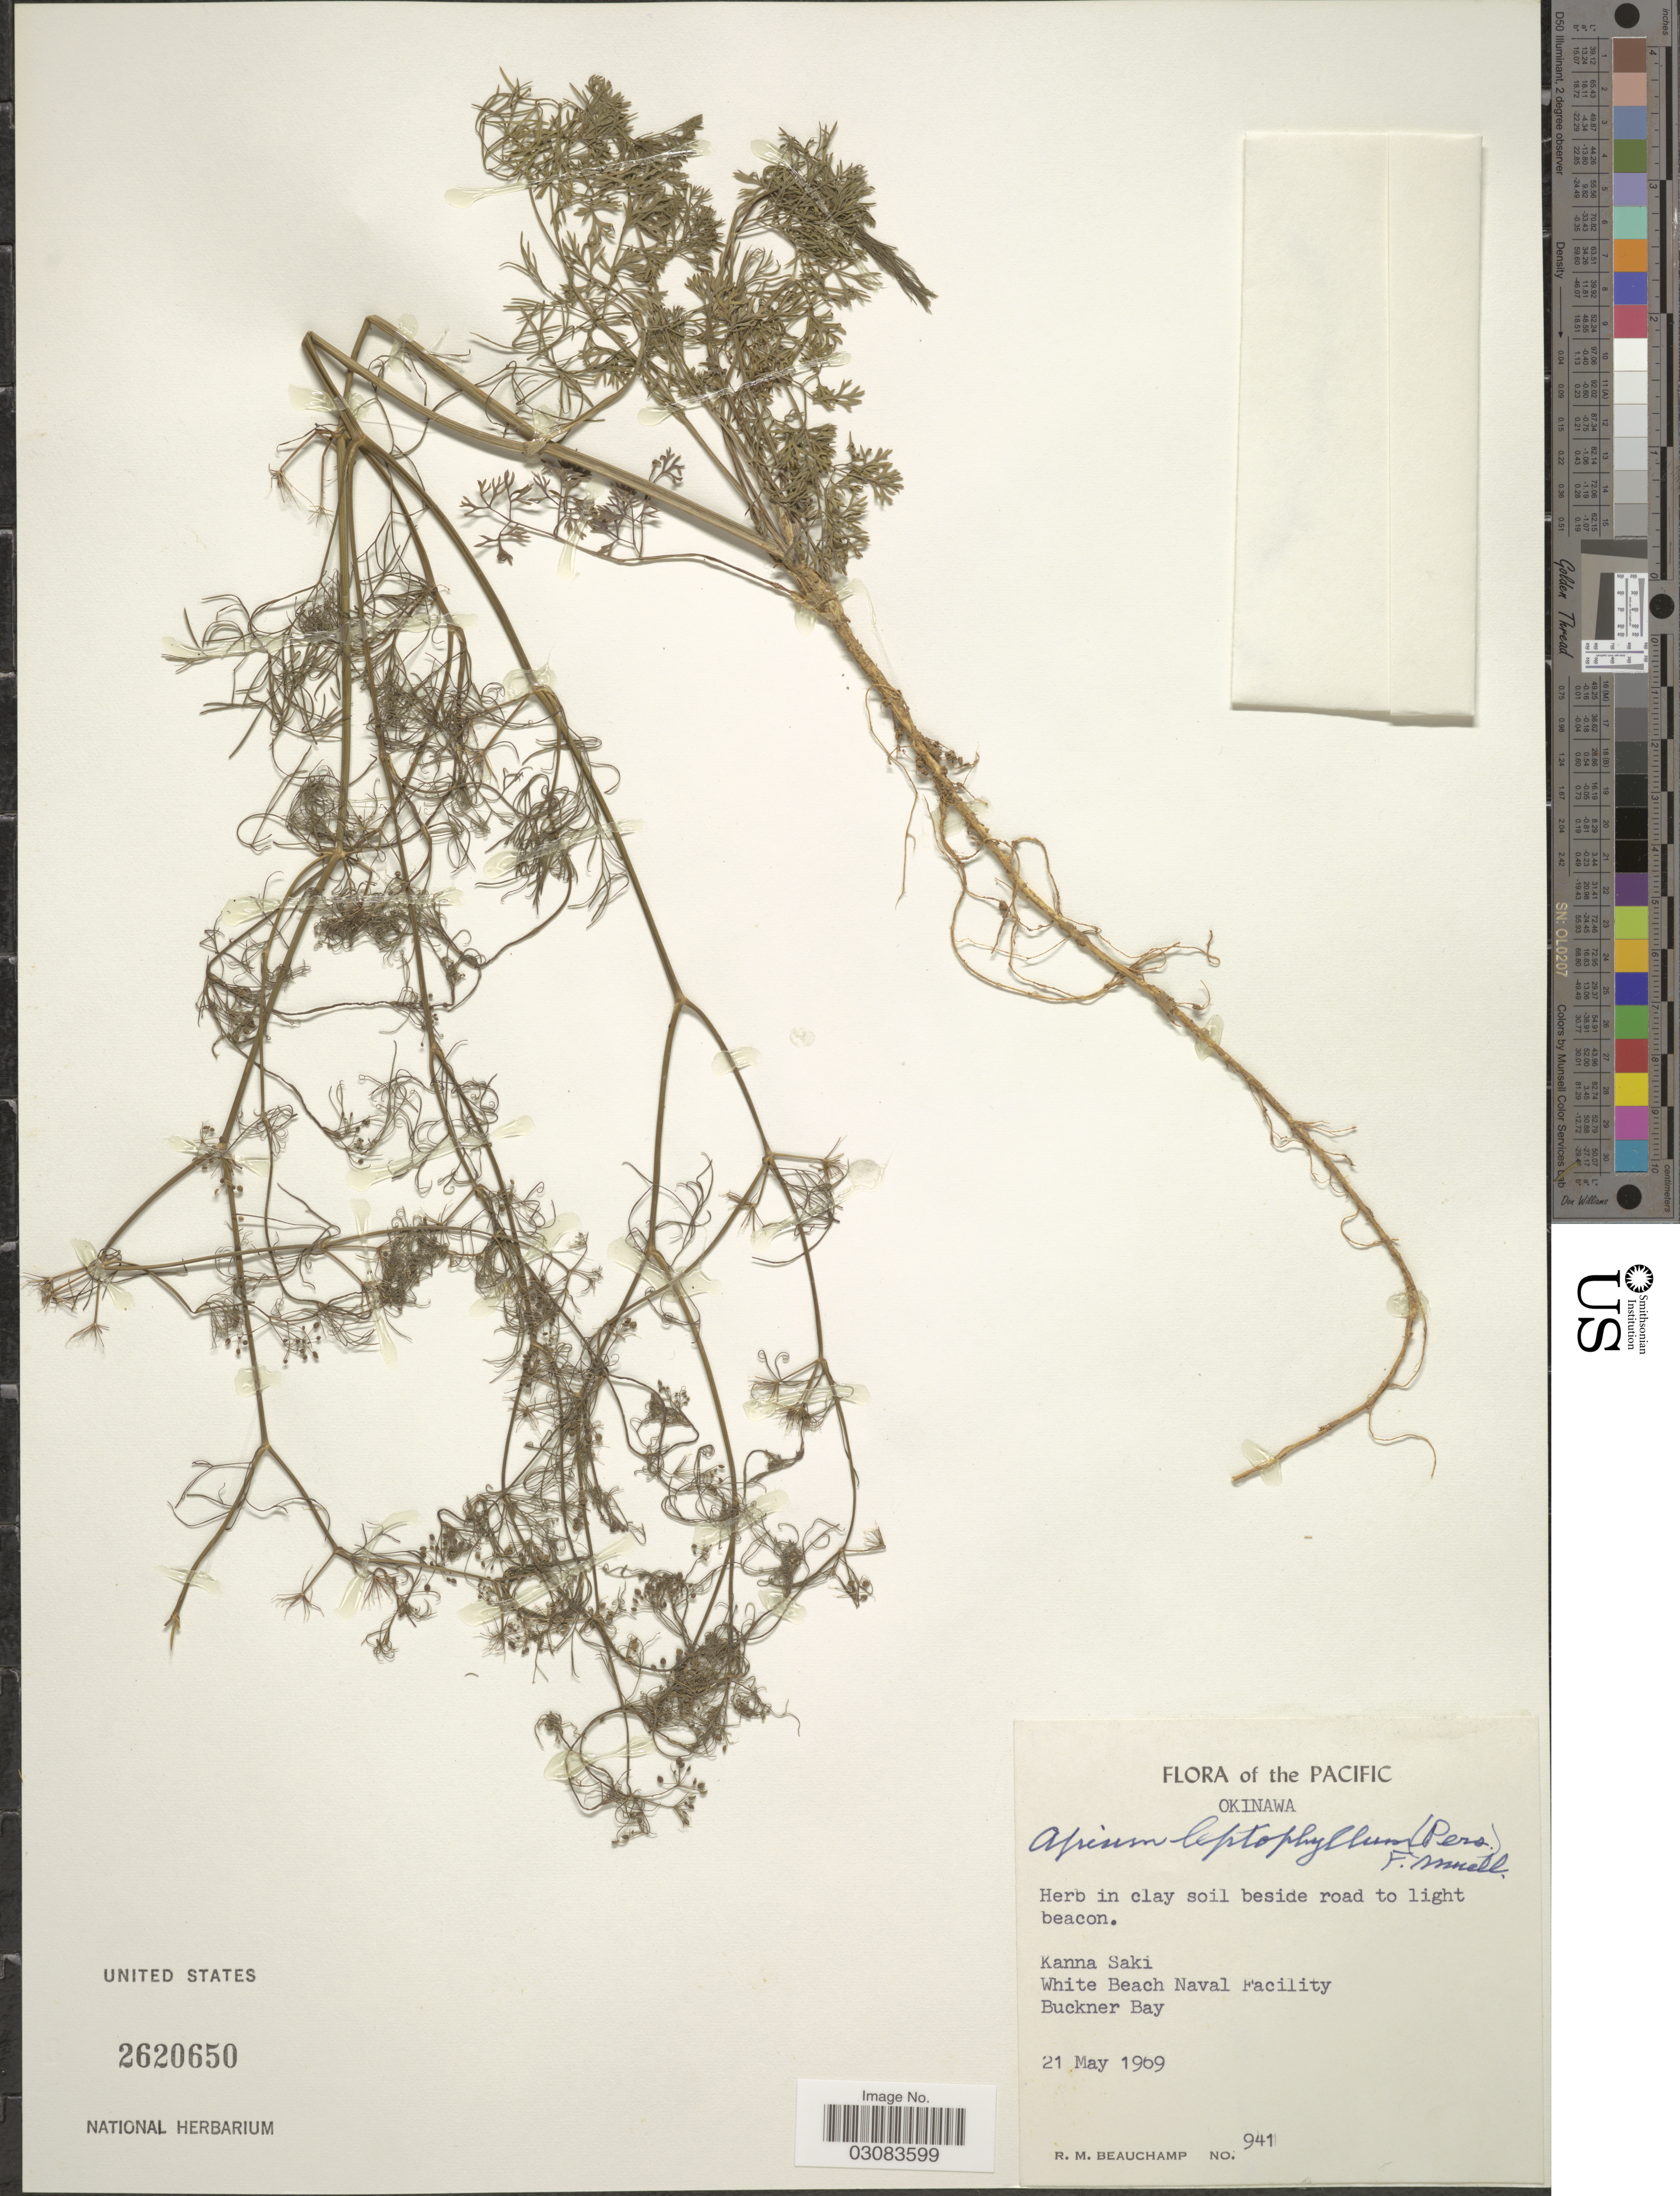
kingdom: Plantae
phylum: Tracheophyta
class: Magnoliopsida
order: Apiales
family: Apiaceae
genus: Cyclospermum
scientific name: Cyclospermum leptophyllum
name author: (Pers.) Sprague ex Britton & P. Wilson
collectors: R. Beauchamp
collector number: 941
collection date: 1969-05-21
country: Japan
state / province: Okinawa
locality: The Pacific. Kanna Saki. White Beach Naval Facility. Buckner Bay.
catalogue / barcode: US 2620650